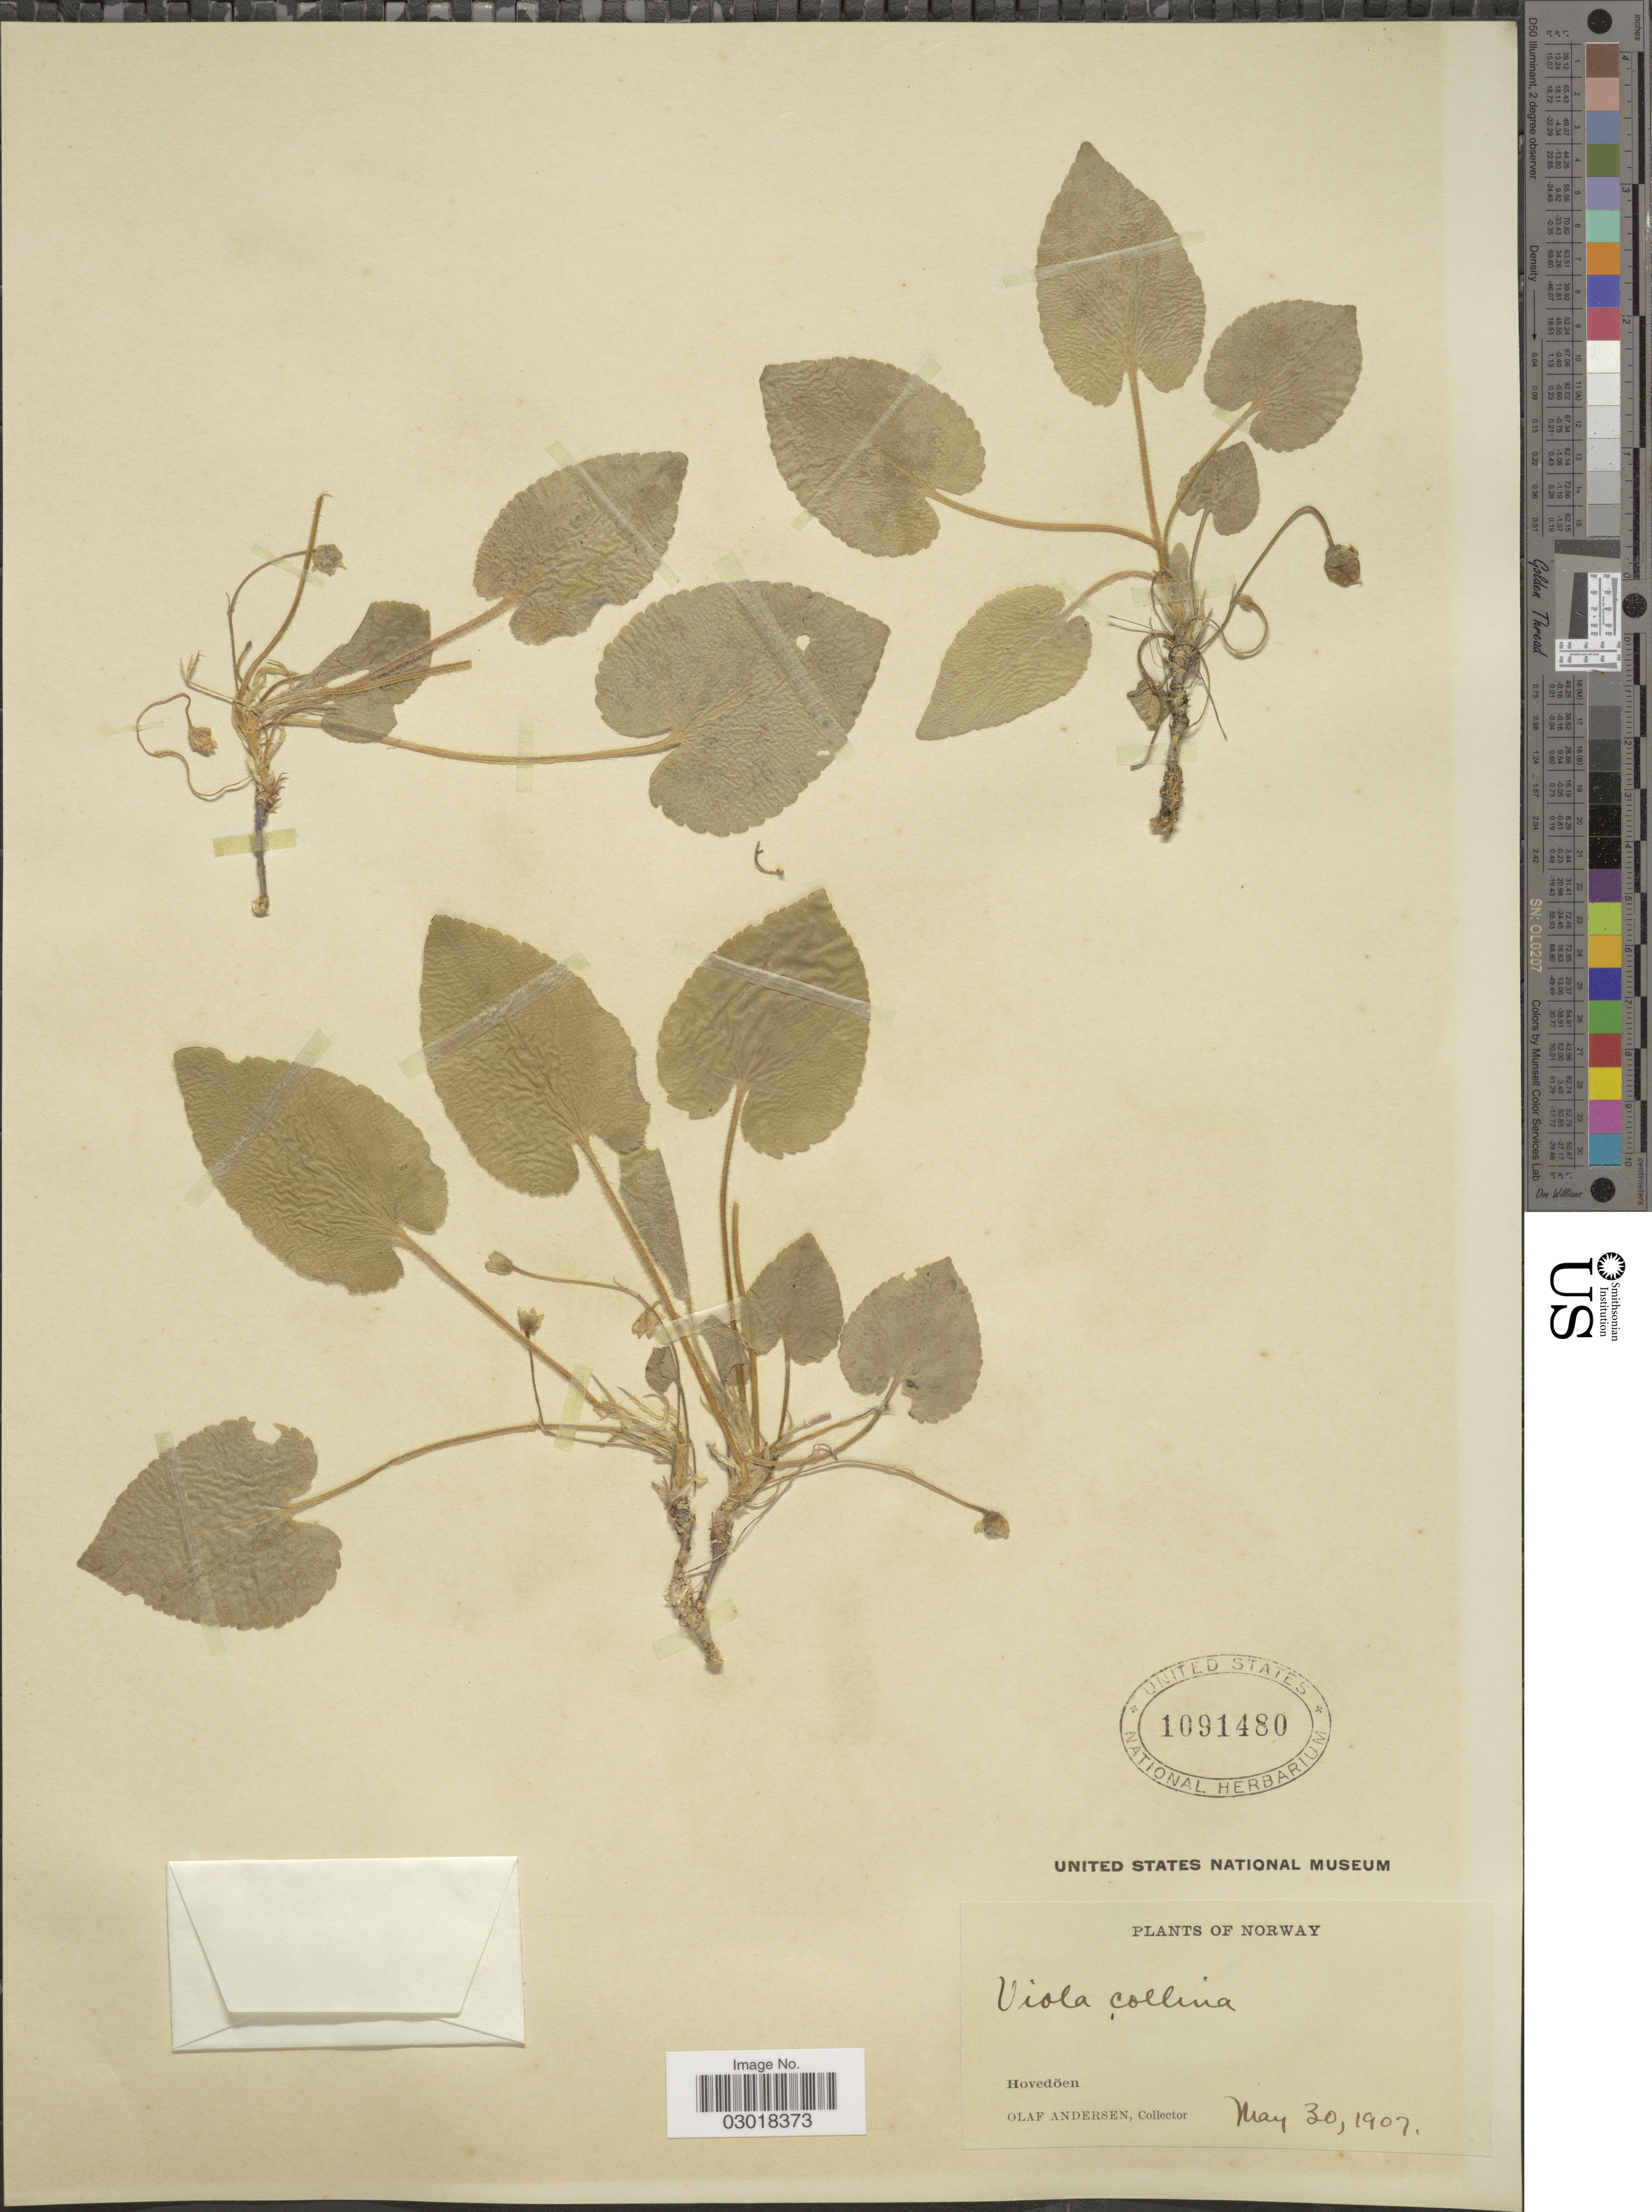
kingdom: Plantae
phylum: Tracheophyta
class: Magnoliopsida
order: Malpighiales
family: Violaceae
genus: Viola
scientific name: Viola collina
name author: Besser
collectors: O. Andersen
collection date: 1907-05-30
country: Norway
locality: Hovedöen.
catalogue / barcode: US 1091480